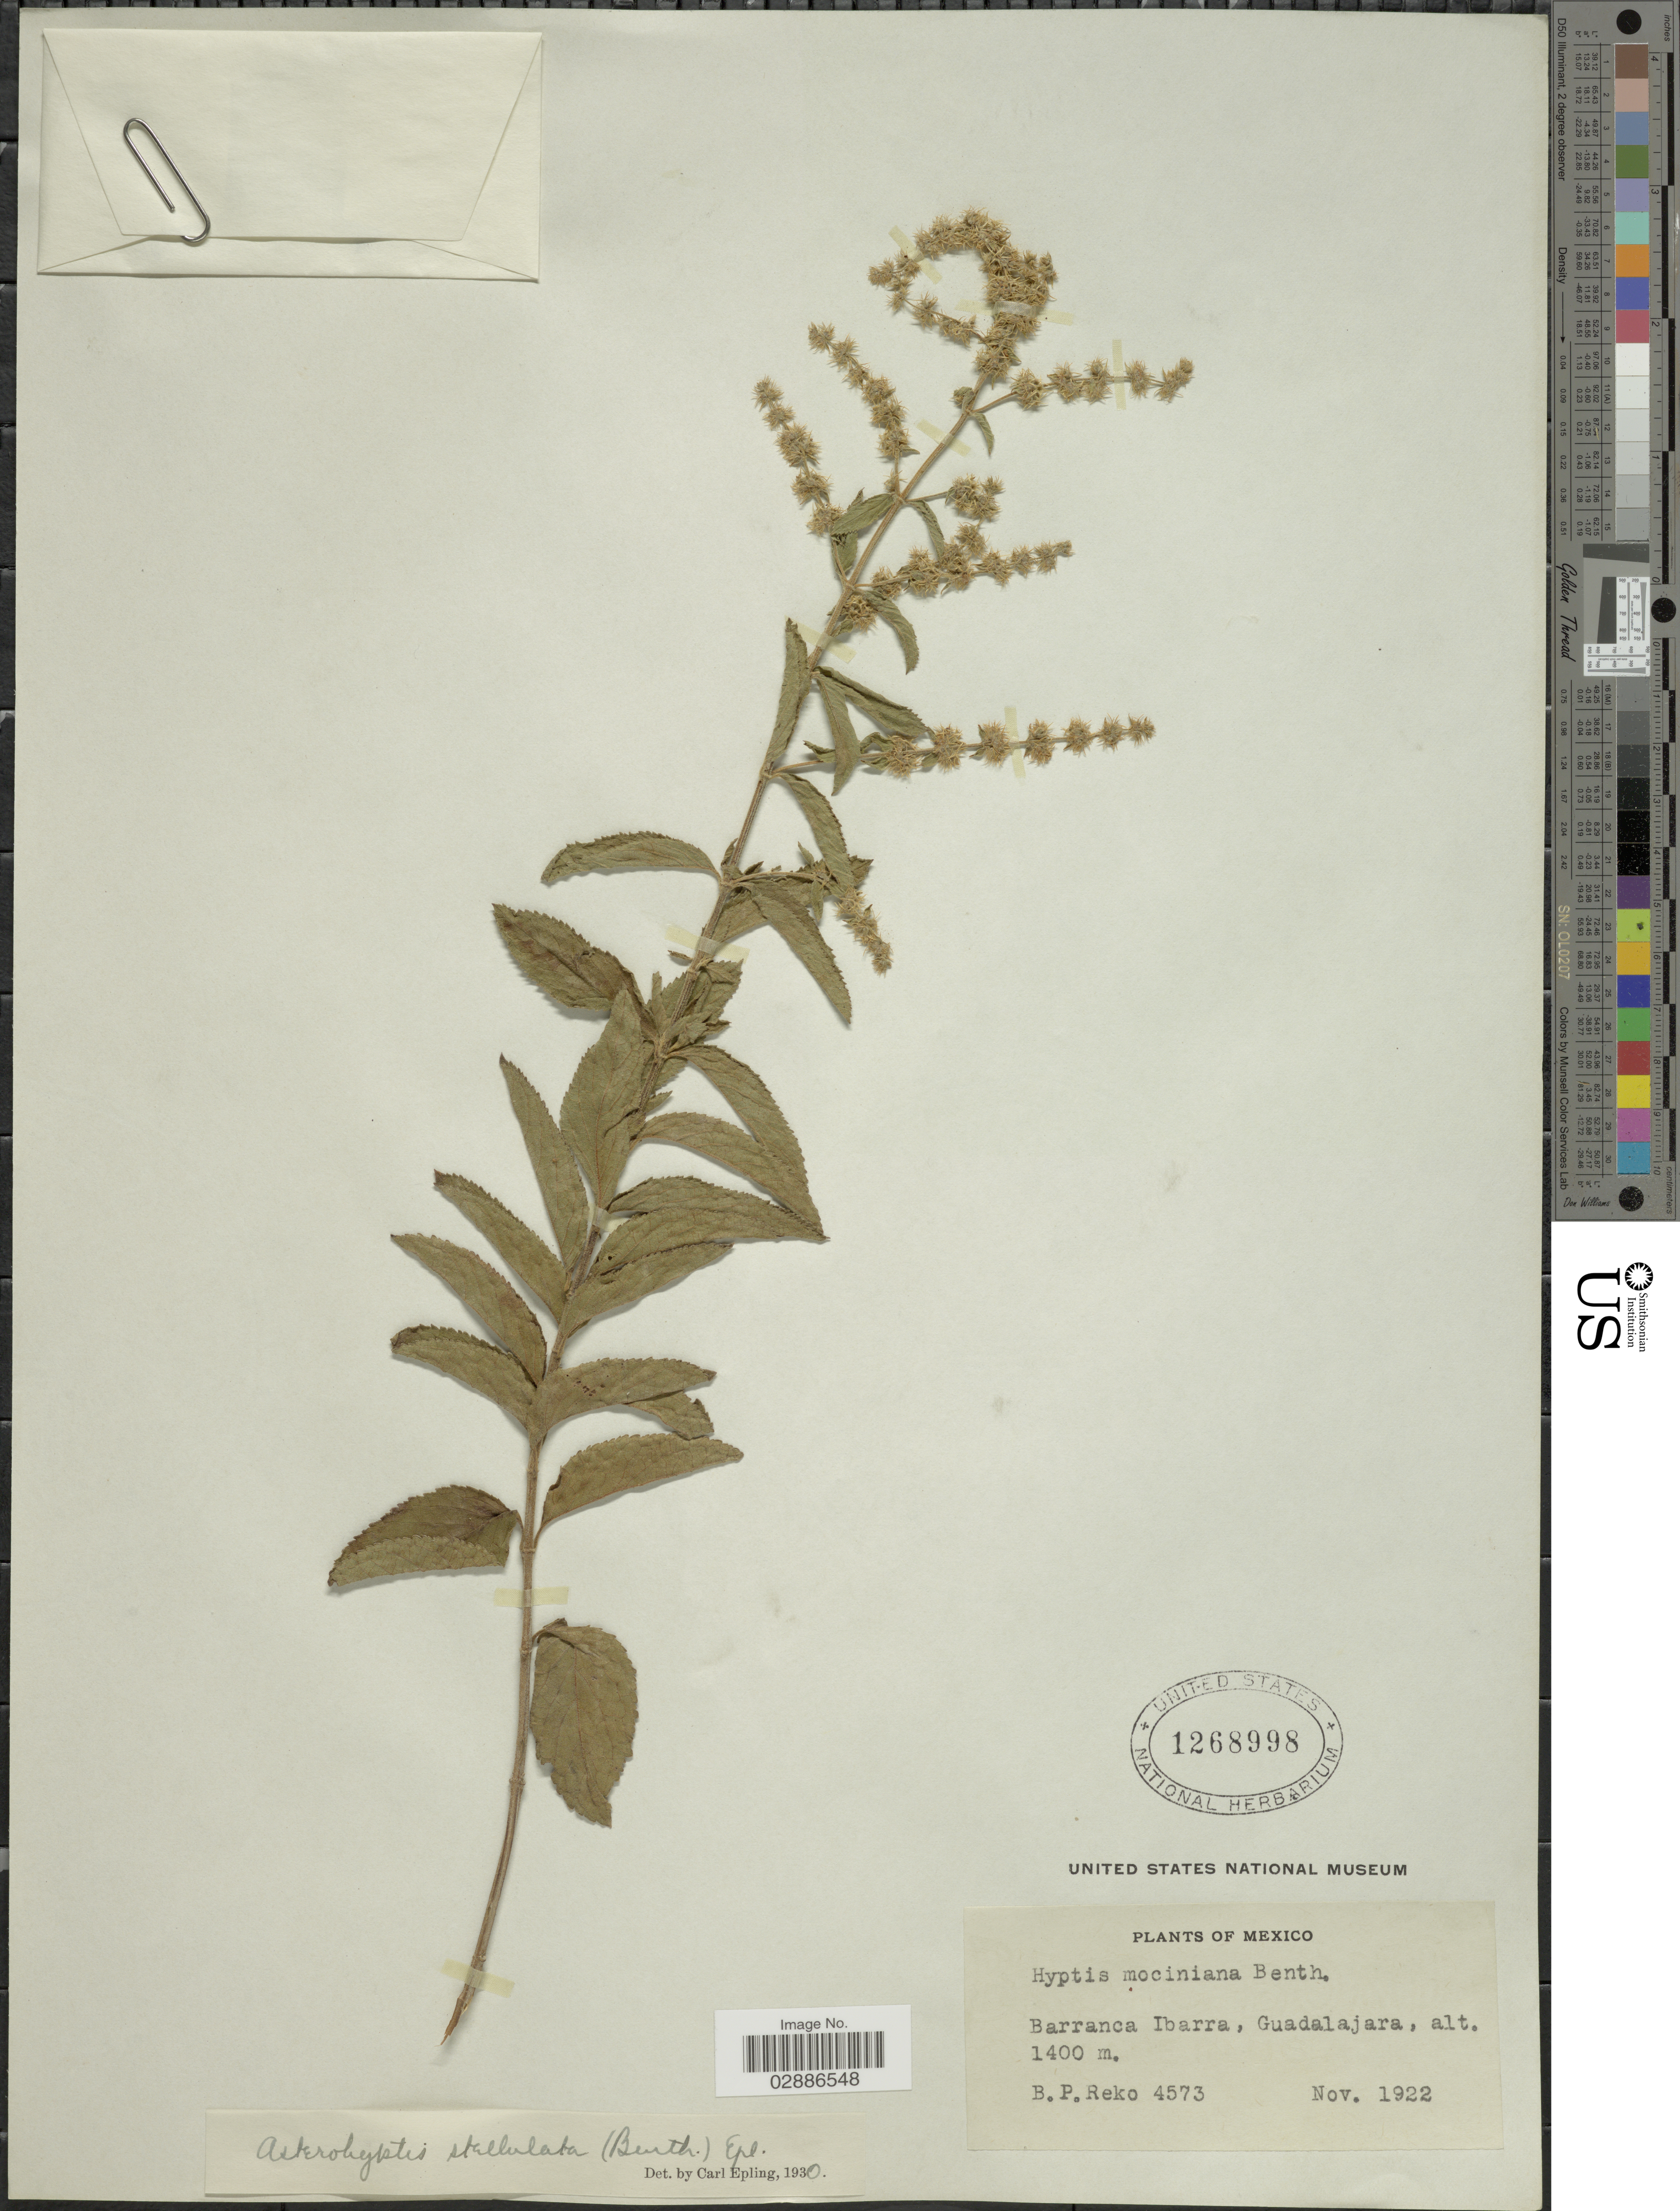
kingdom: Plantae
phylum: Tracheophyta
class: Magnoliopsida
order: Lamiales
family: Lamiaceae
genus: Asterohyptis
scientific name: Asterohyptis stellulata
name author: (Benth.) Epling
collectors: B. P. Reko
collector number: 4573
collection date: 1922-11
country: Mexico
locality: Barranca Ibarra, Guadalajara.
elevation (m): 1400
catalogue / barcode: US 1268998